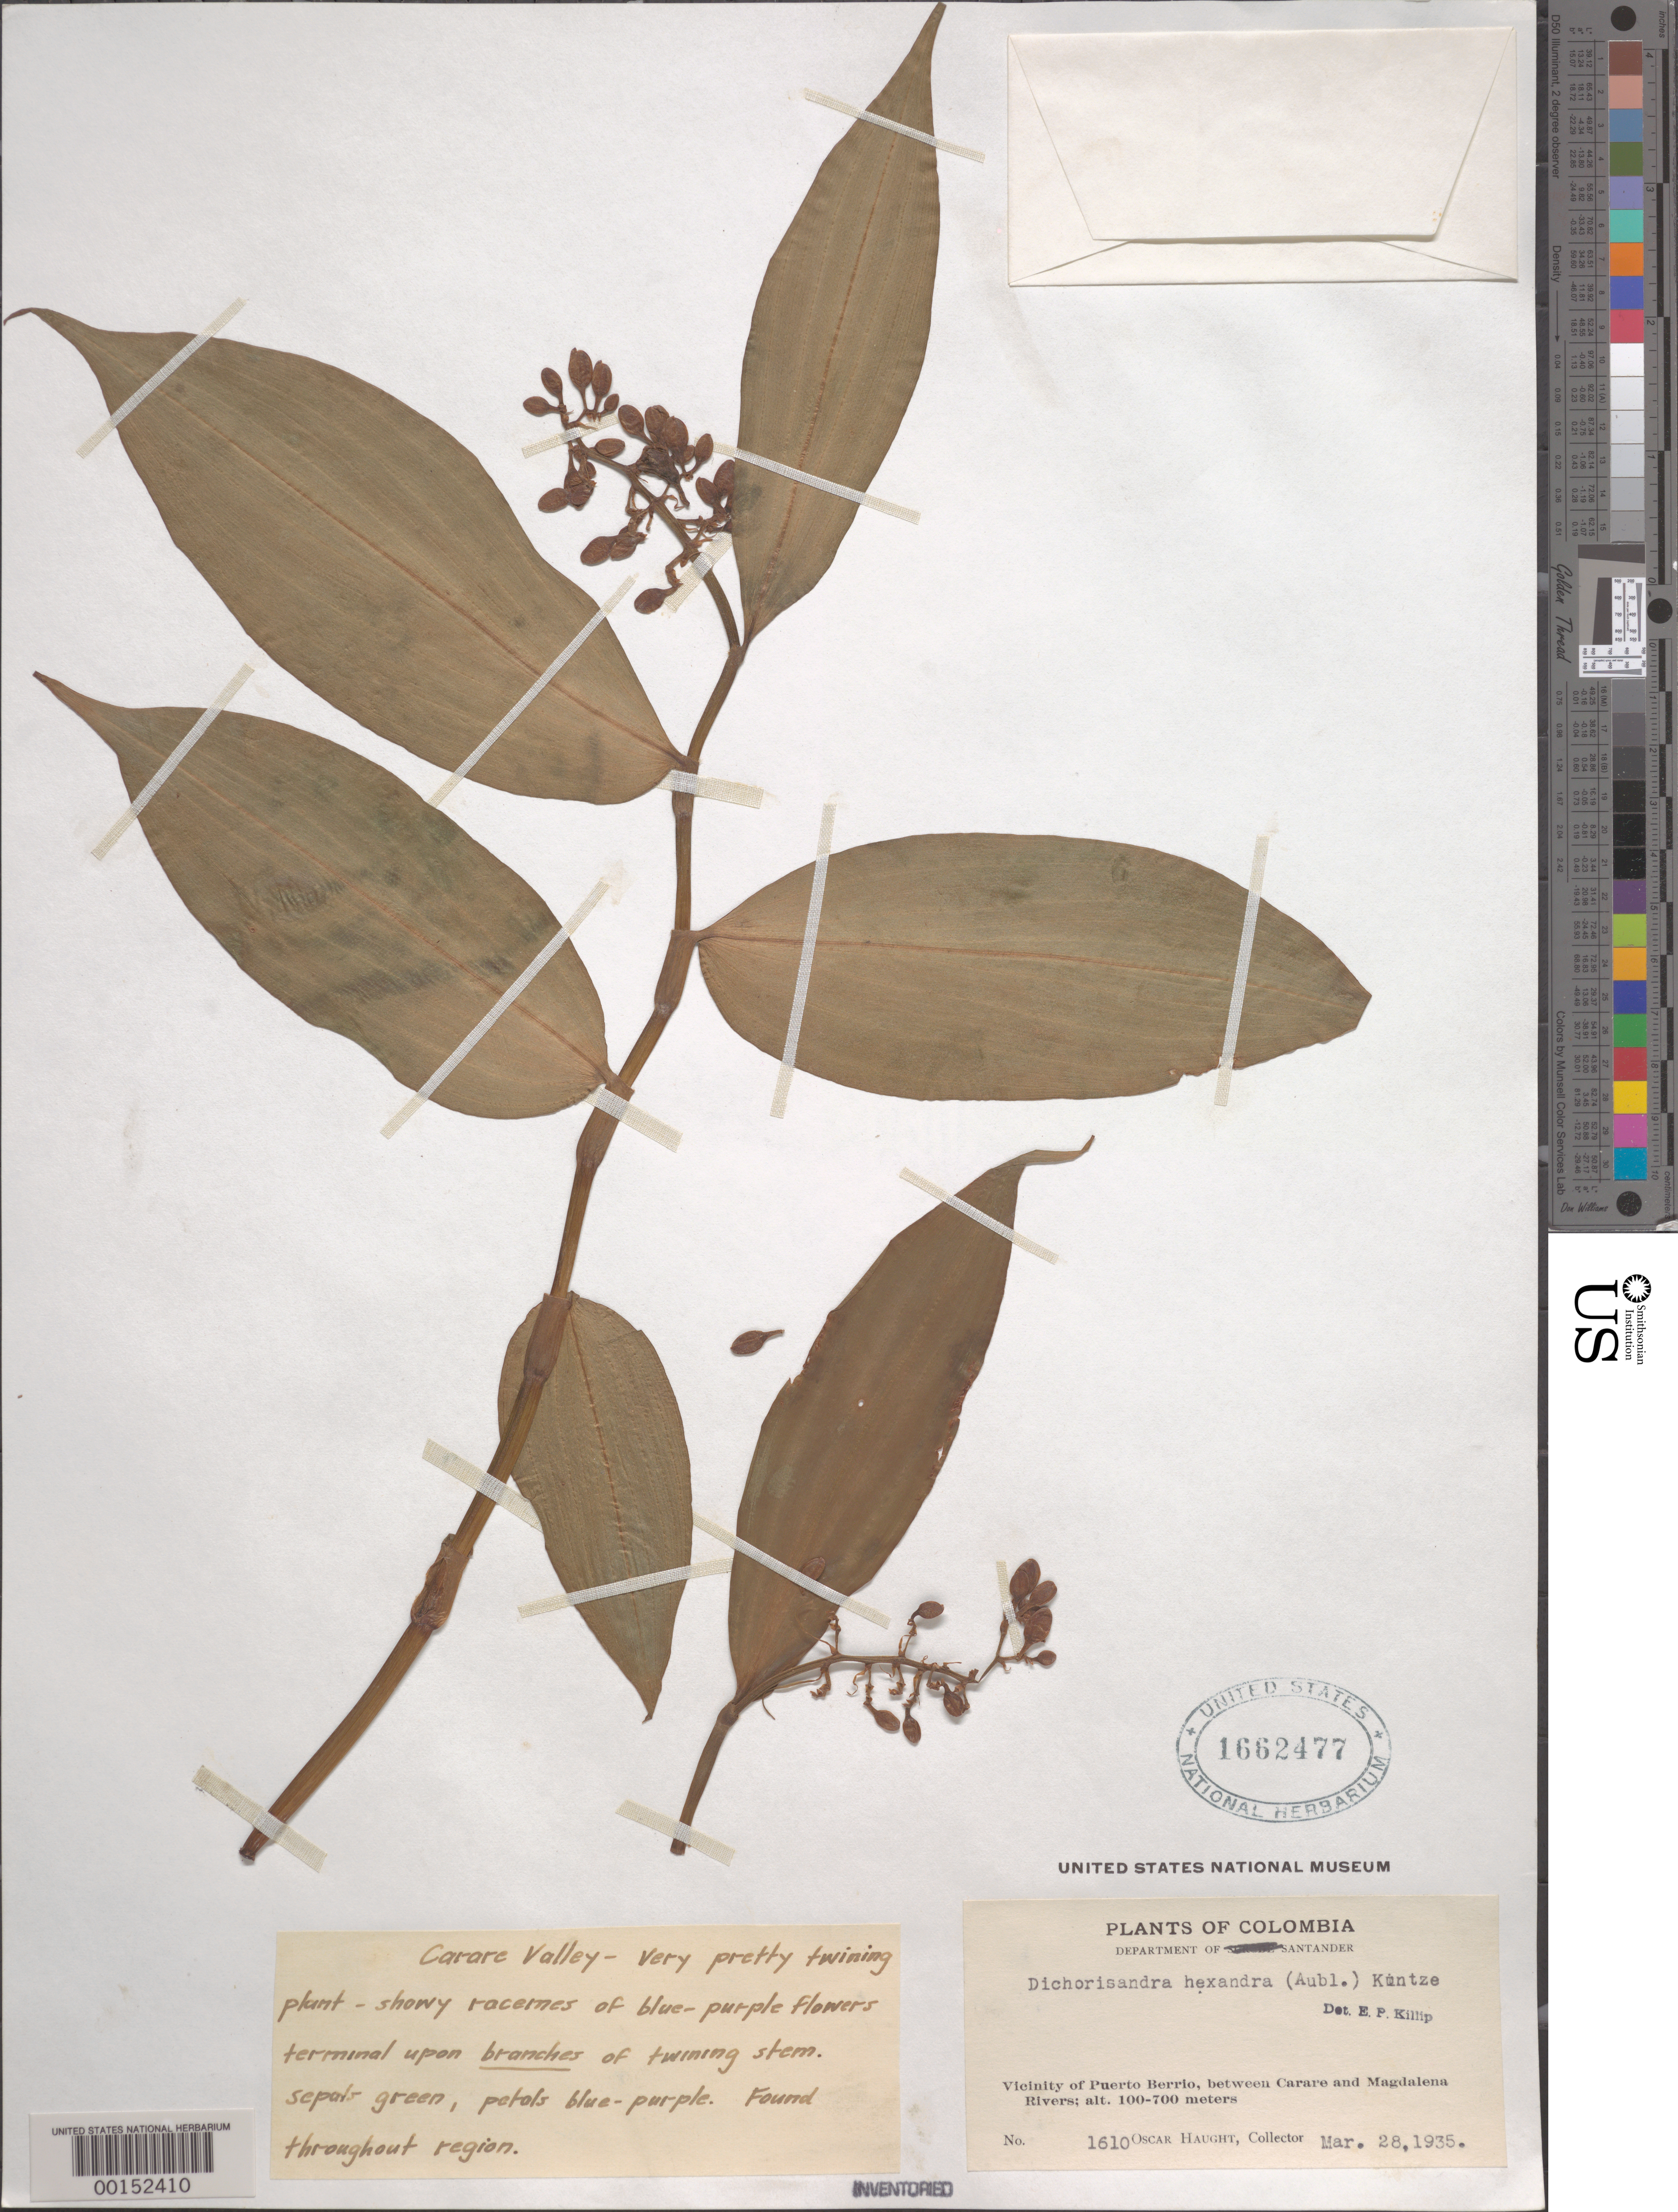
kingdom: Plantae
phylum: Tracheophyta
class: Liliopsida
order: Commelinales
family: Commelinaceae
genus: Dichorisandra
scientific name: Dichorisandra hexandra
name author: (Aubl.) Standl.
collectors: O. L. Haught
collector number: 1610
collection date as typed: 28 Mar 1935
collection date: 1935-03-28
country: Colombia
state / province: Santander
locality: Puerto Berrio between Carare and Magdalena Rivers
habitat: Valley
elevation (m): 100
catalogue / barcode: US 1662477